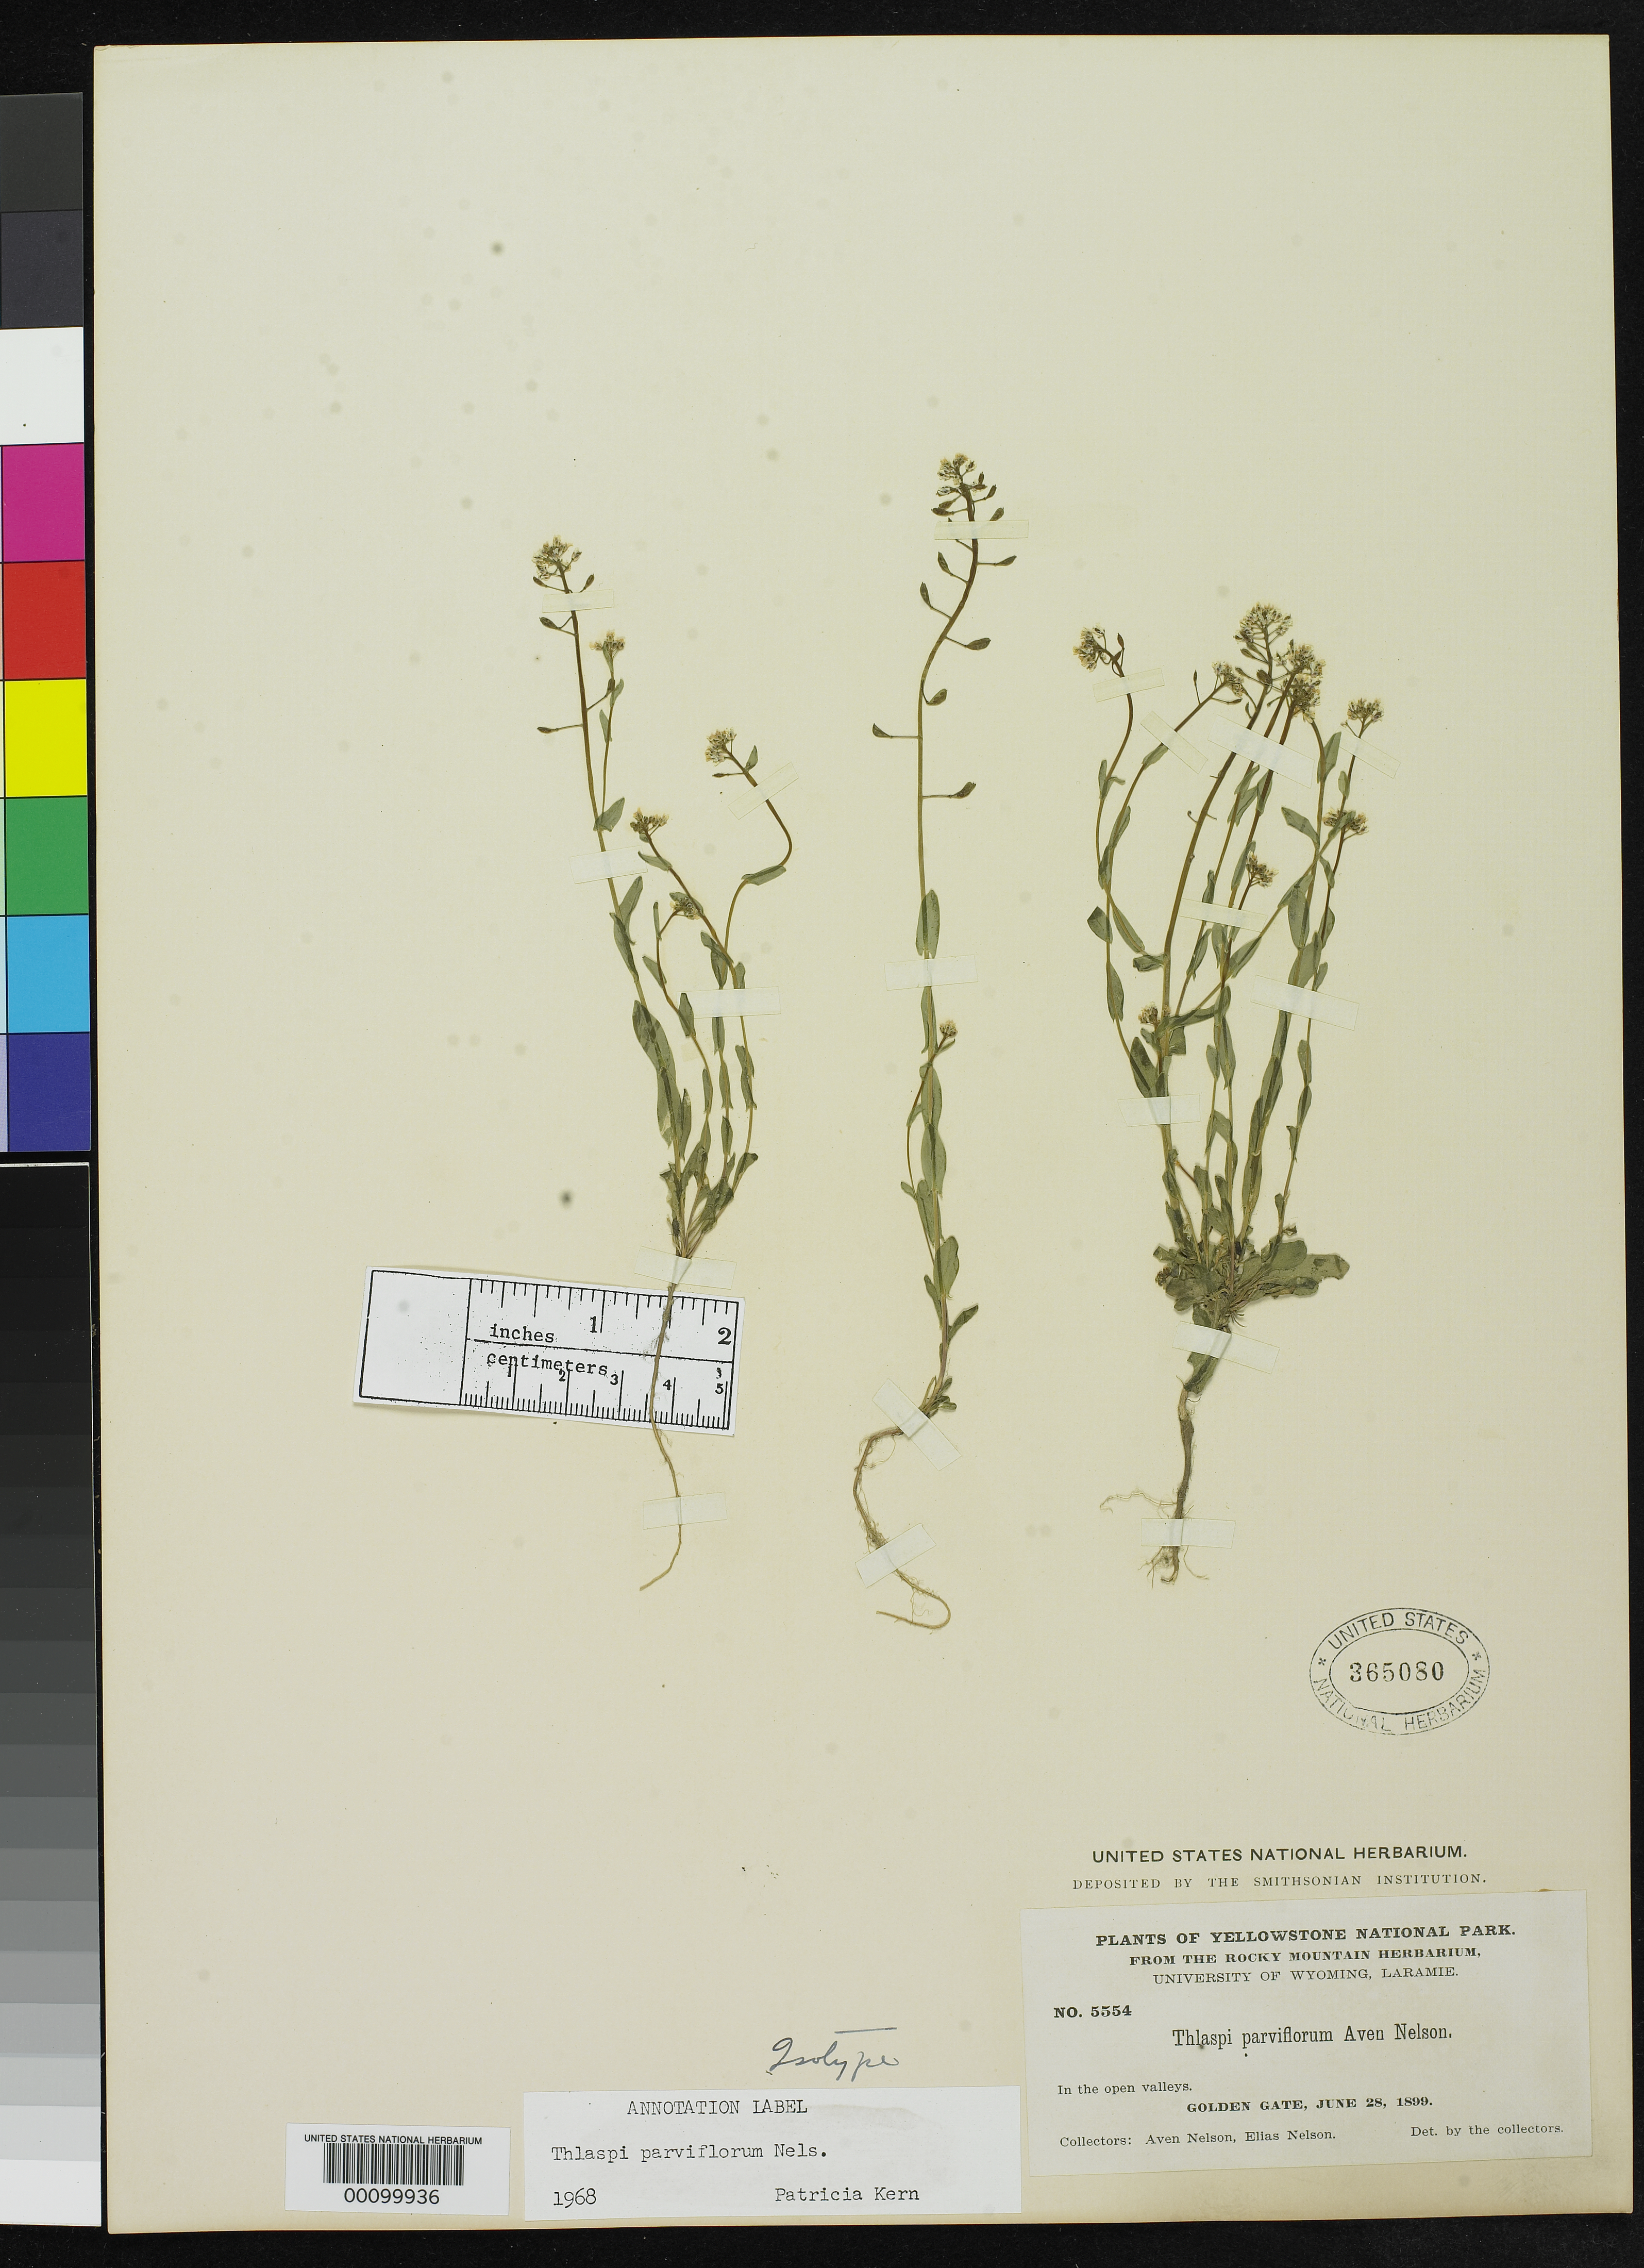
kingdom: Plantae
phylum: Tracheophyta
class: Magnoliopsida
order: Brassicales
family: Brassicaceae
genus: Thlaspi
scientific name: Thlaspi parviflorum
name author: A. Nelson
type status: Isotype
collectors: A. Nelson & E. Nelson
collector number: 5554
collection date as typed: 28 Jun 1899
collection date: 1899-06-28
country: United States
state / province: Wyoming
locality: Yellowstone National Park, Golden Gate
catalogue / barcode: US 365080